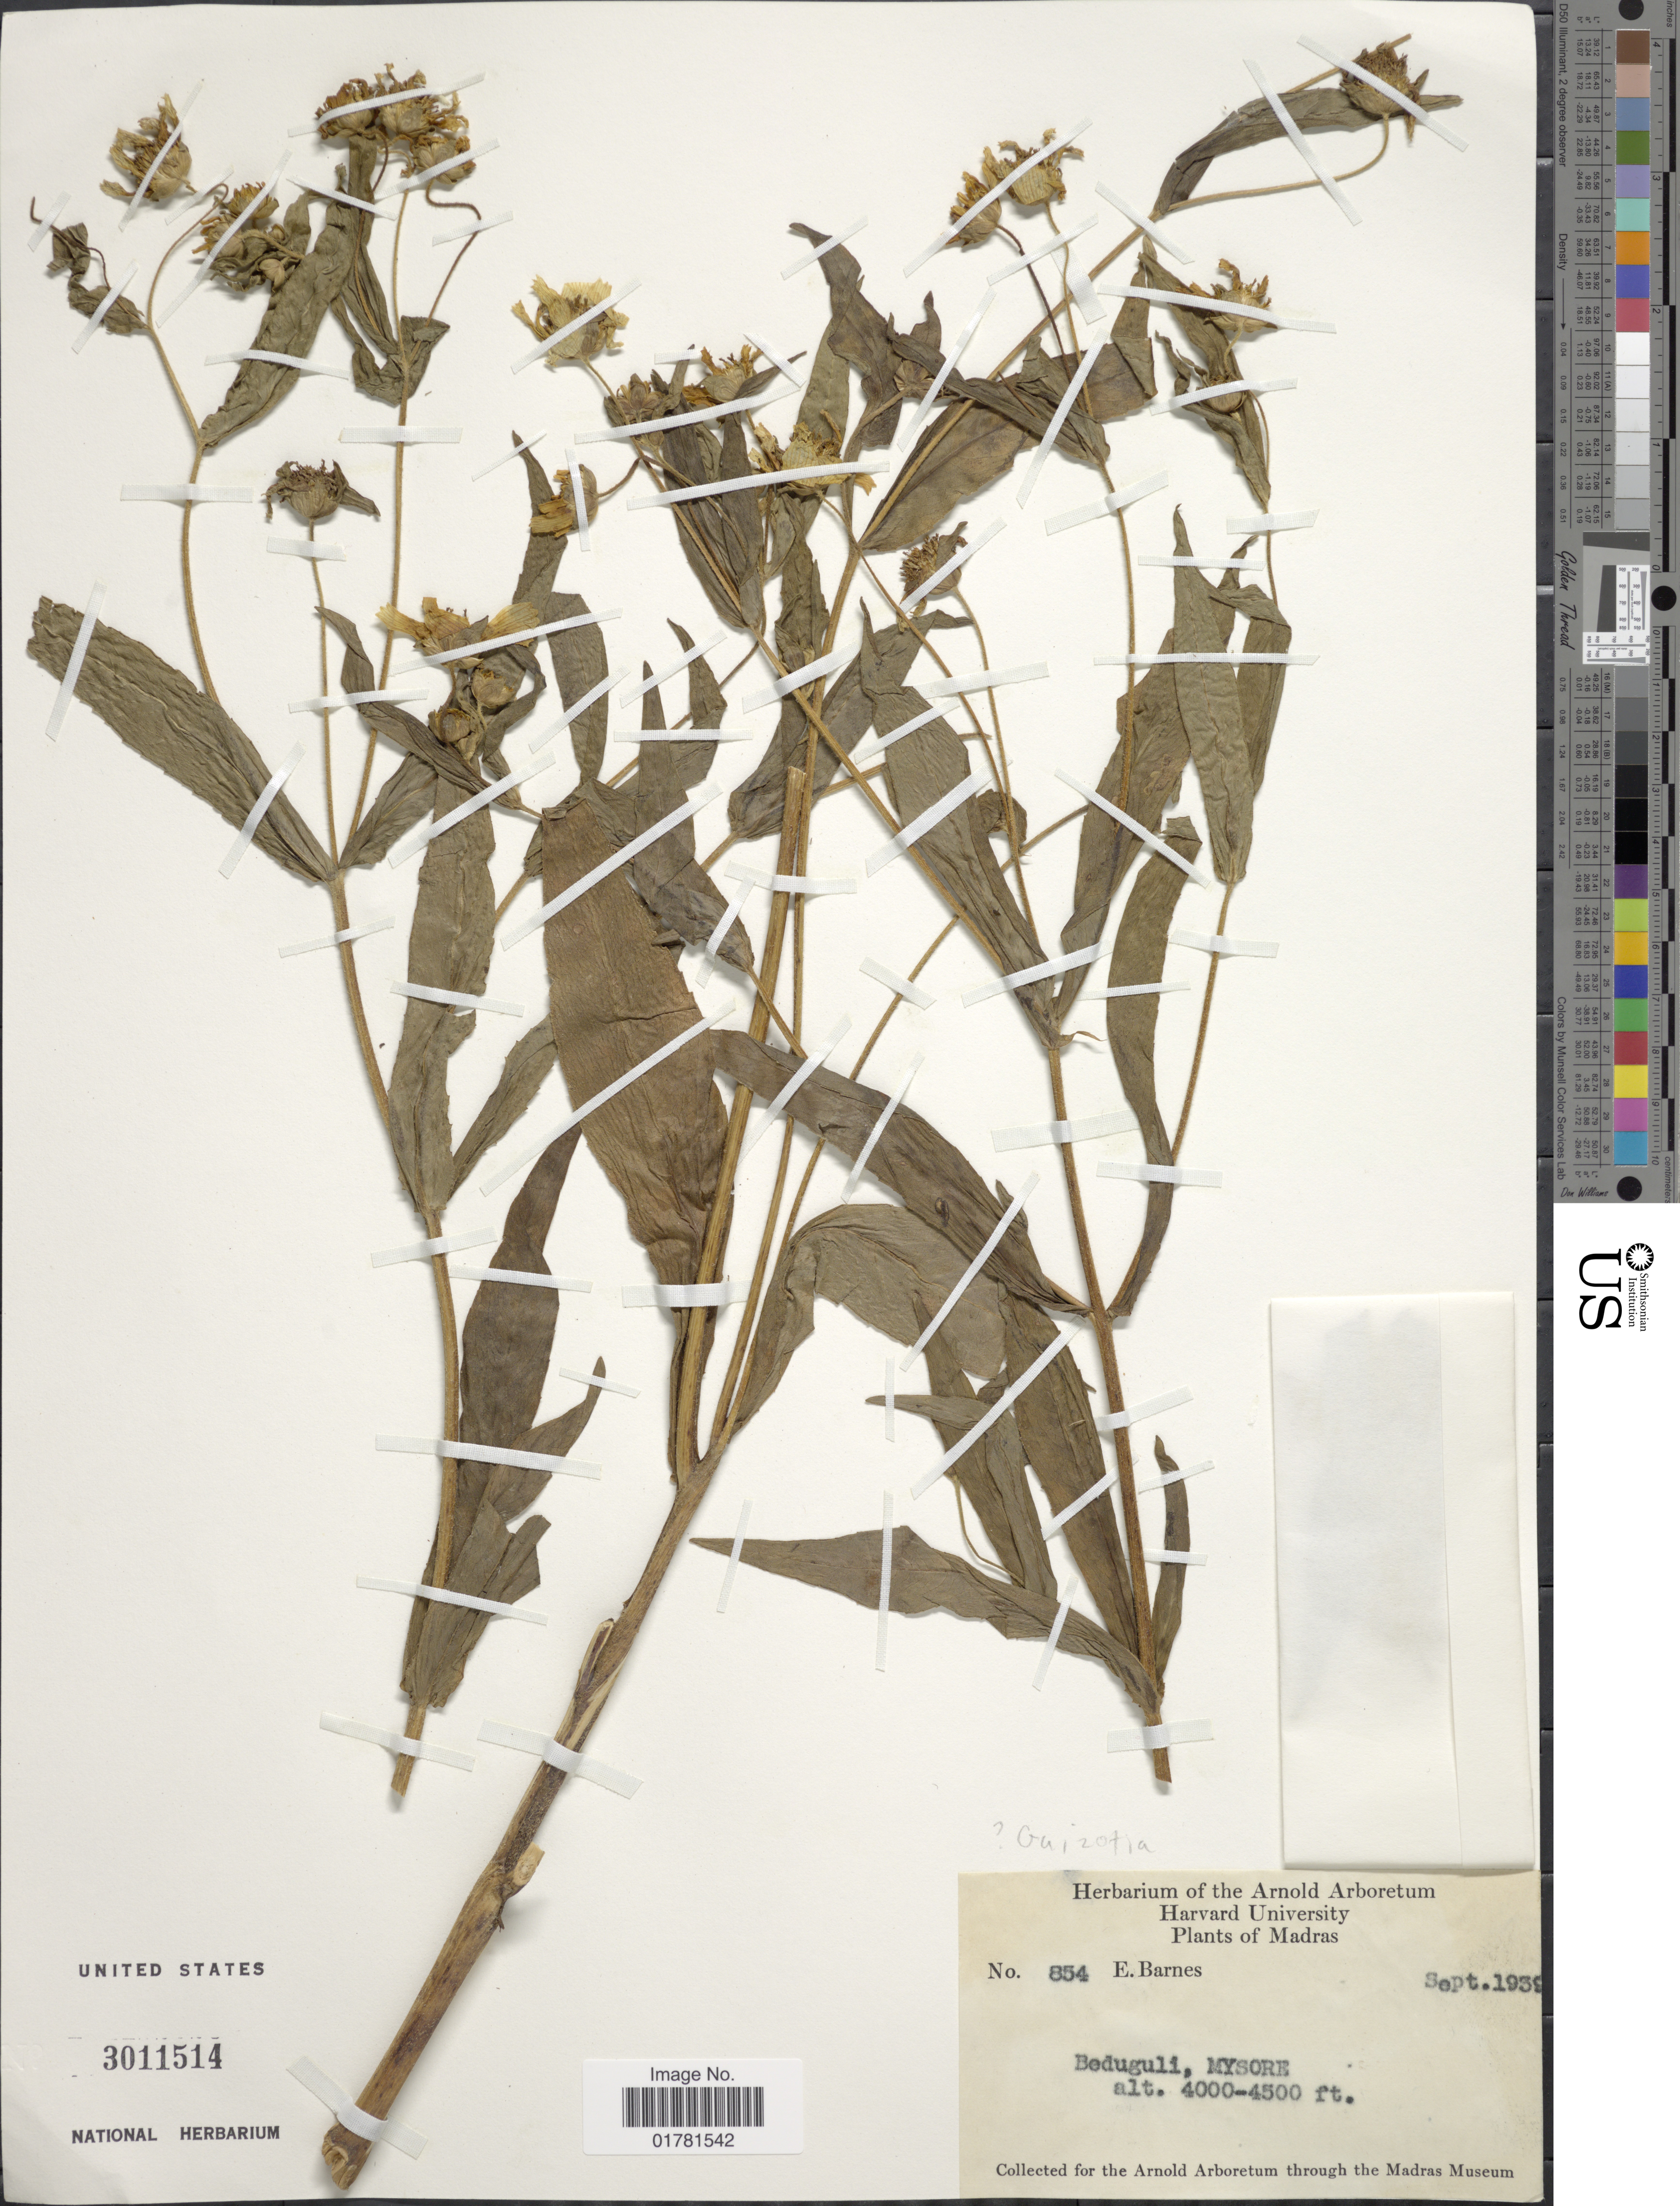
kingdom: Plantae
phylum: Tracheophyta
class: Magnoliopsida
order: Asterales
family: Asteraceae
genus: Guizotia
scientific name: Guizotia sp.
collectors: E. Barnes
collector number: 854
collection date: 1939-09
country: India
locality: Madras, Beduguli, Mysore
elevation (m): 1219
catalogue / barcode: US 3011514